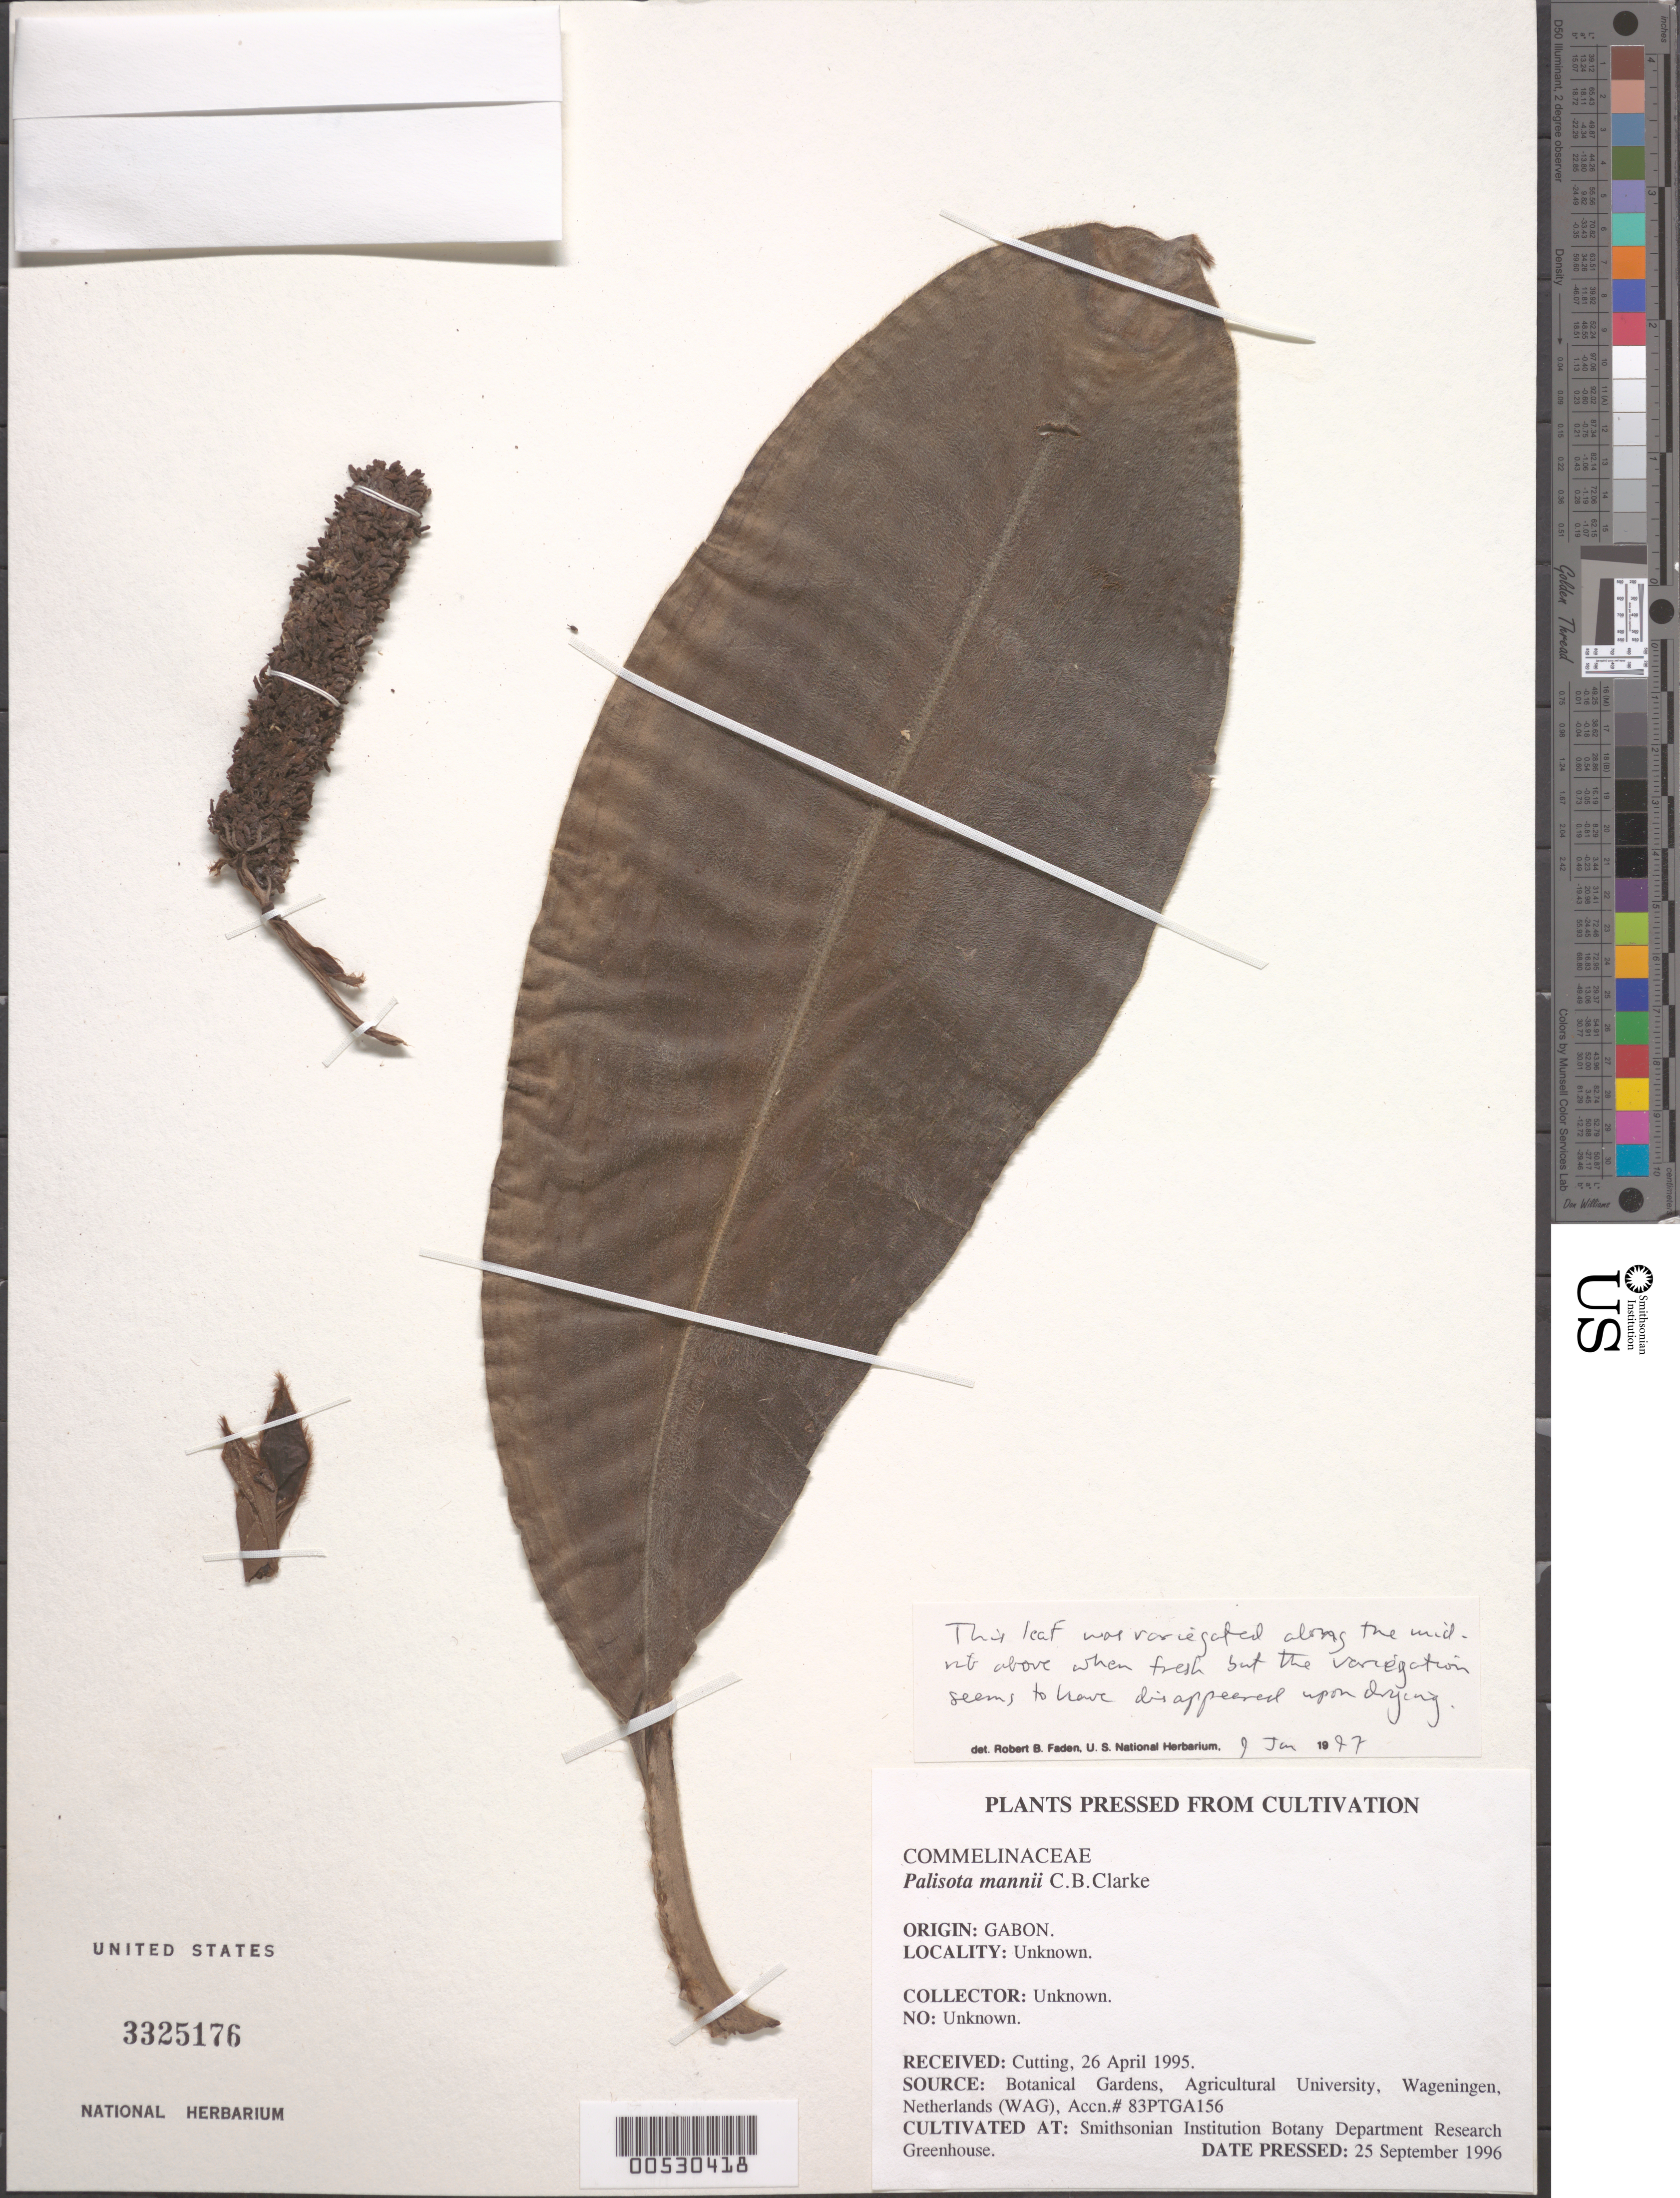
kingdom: Plantae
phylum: Tracheophyta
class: Liliopsida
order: Commelinales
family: Commelinaceae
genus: Palisota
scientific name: Palisota mannii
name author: C.B. Clarke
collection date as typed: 25 Sep 1996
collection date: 1996-09-25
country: Gabon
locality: Cutting from Botanical Gardens at the Agricultural University, Wageningen Netherlands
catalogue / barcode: US 3325176